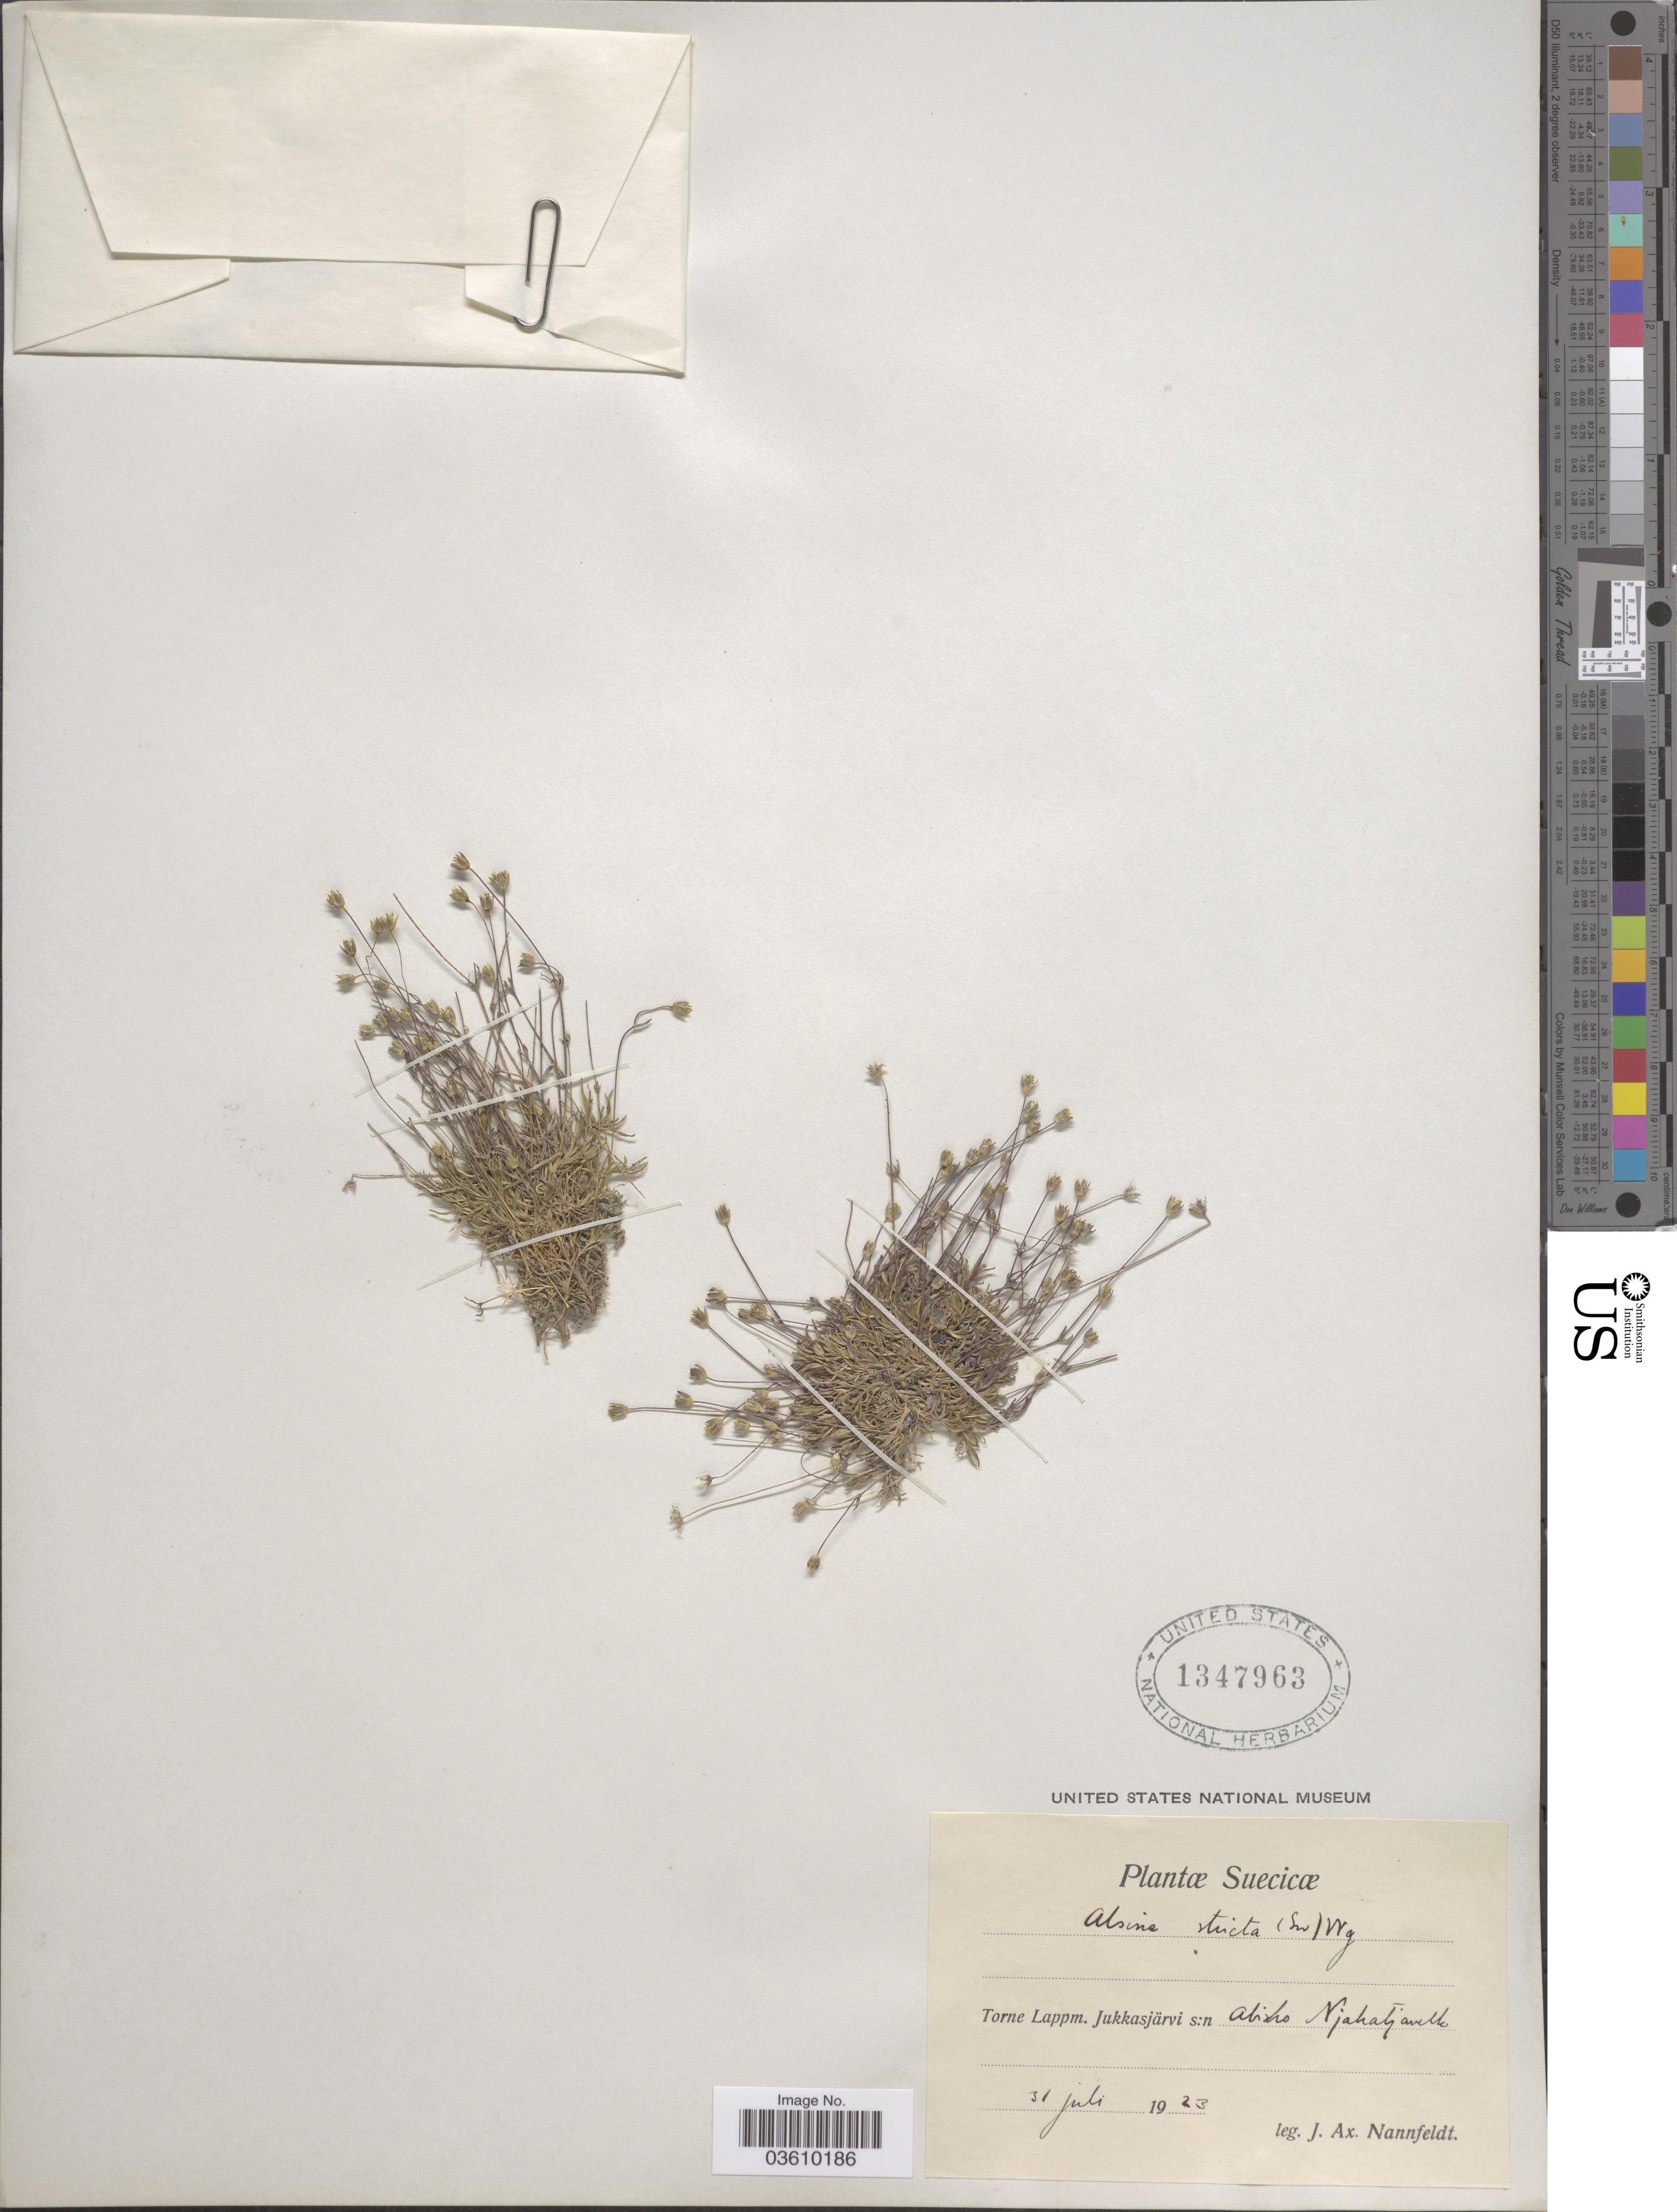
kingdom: Plantae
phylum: Tracheophyta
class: Magnoliopsida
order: Caryophyllales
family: Caryophyllaceae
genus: Stellaria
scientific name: Stellaria stricta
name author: Richardson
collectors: J. Nannfeldt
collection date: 1923-07-31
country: Sweden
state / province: Norrbotten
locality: Suecicæ. Torne Lappm. Jukkasjärvi s:n Abisko Njahatjavelle [interpreted].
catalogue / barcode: US 1347963